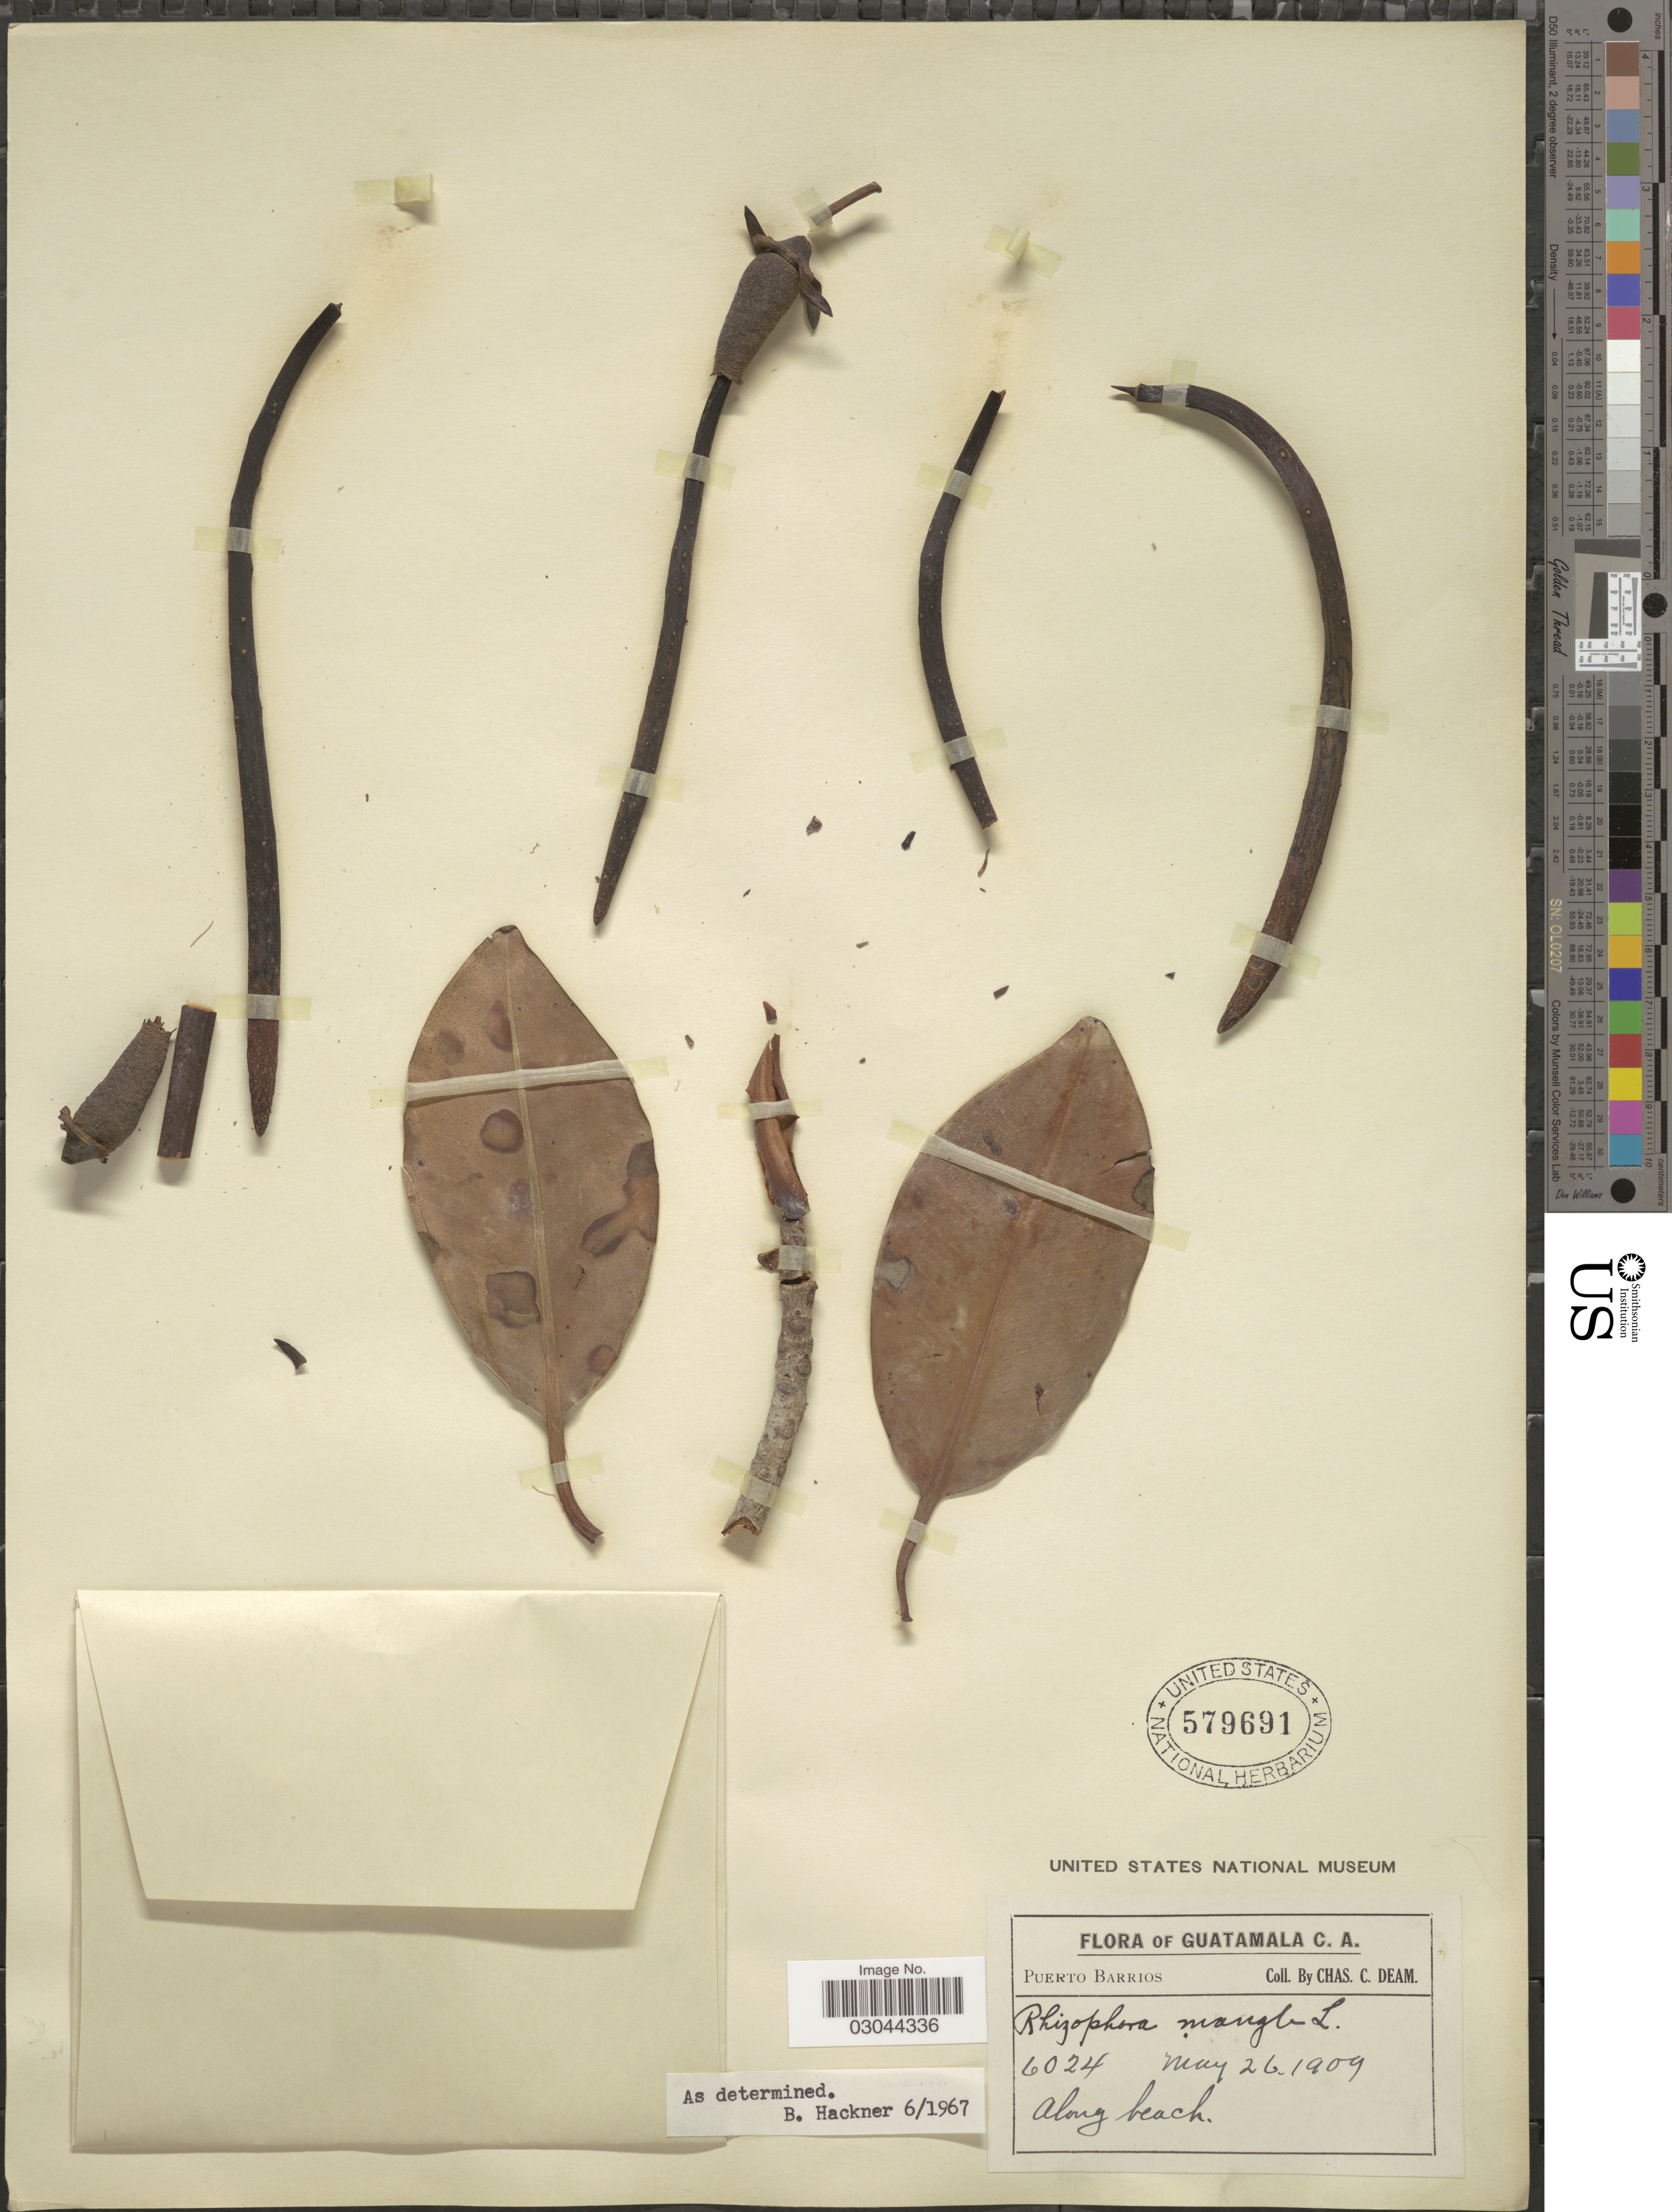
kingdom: Plantae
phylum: Tracheophyta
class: Magnoliopsida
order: Malpighiales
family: Rhizophoraceae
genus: Rhizophora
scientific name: Rhizophora mangle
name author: L.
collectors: C. C. Deam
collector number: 6024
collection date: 1909-05-26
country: Guatemala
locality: Guatamala C. A. Puerto Barrios. Along beach.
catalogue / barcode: US 579691